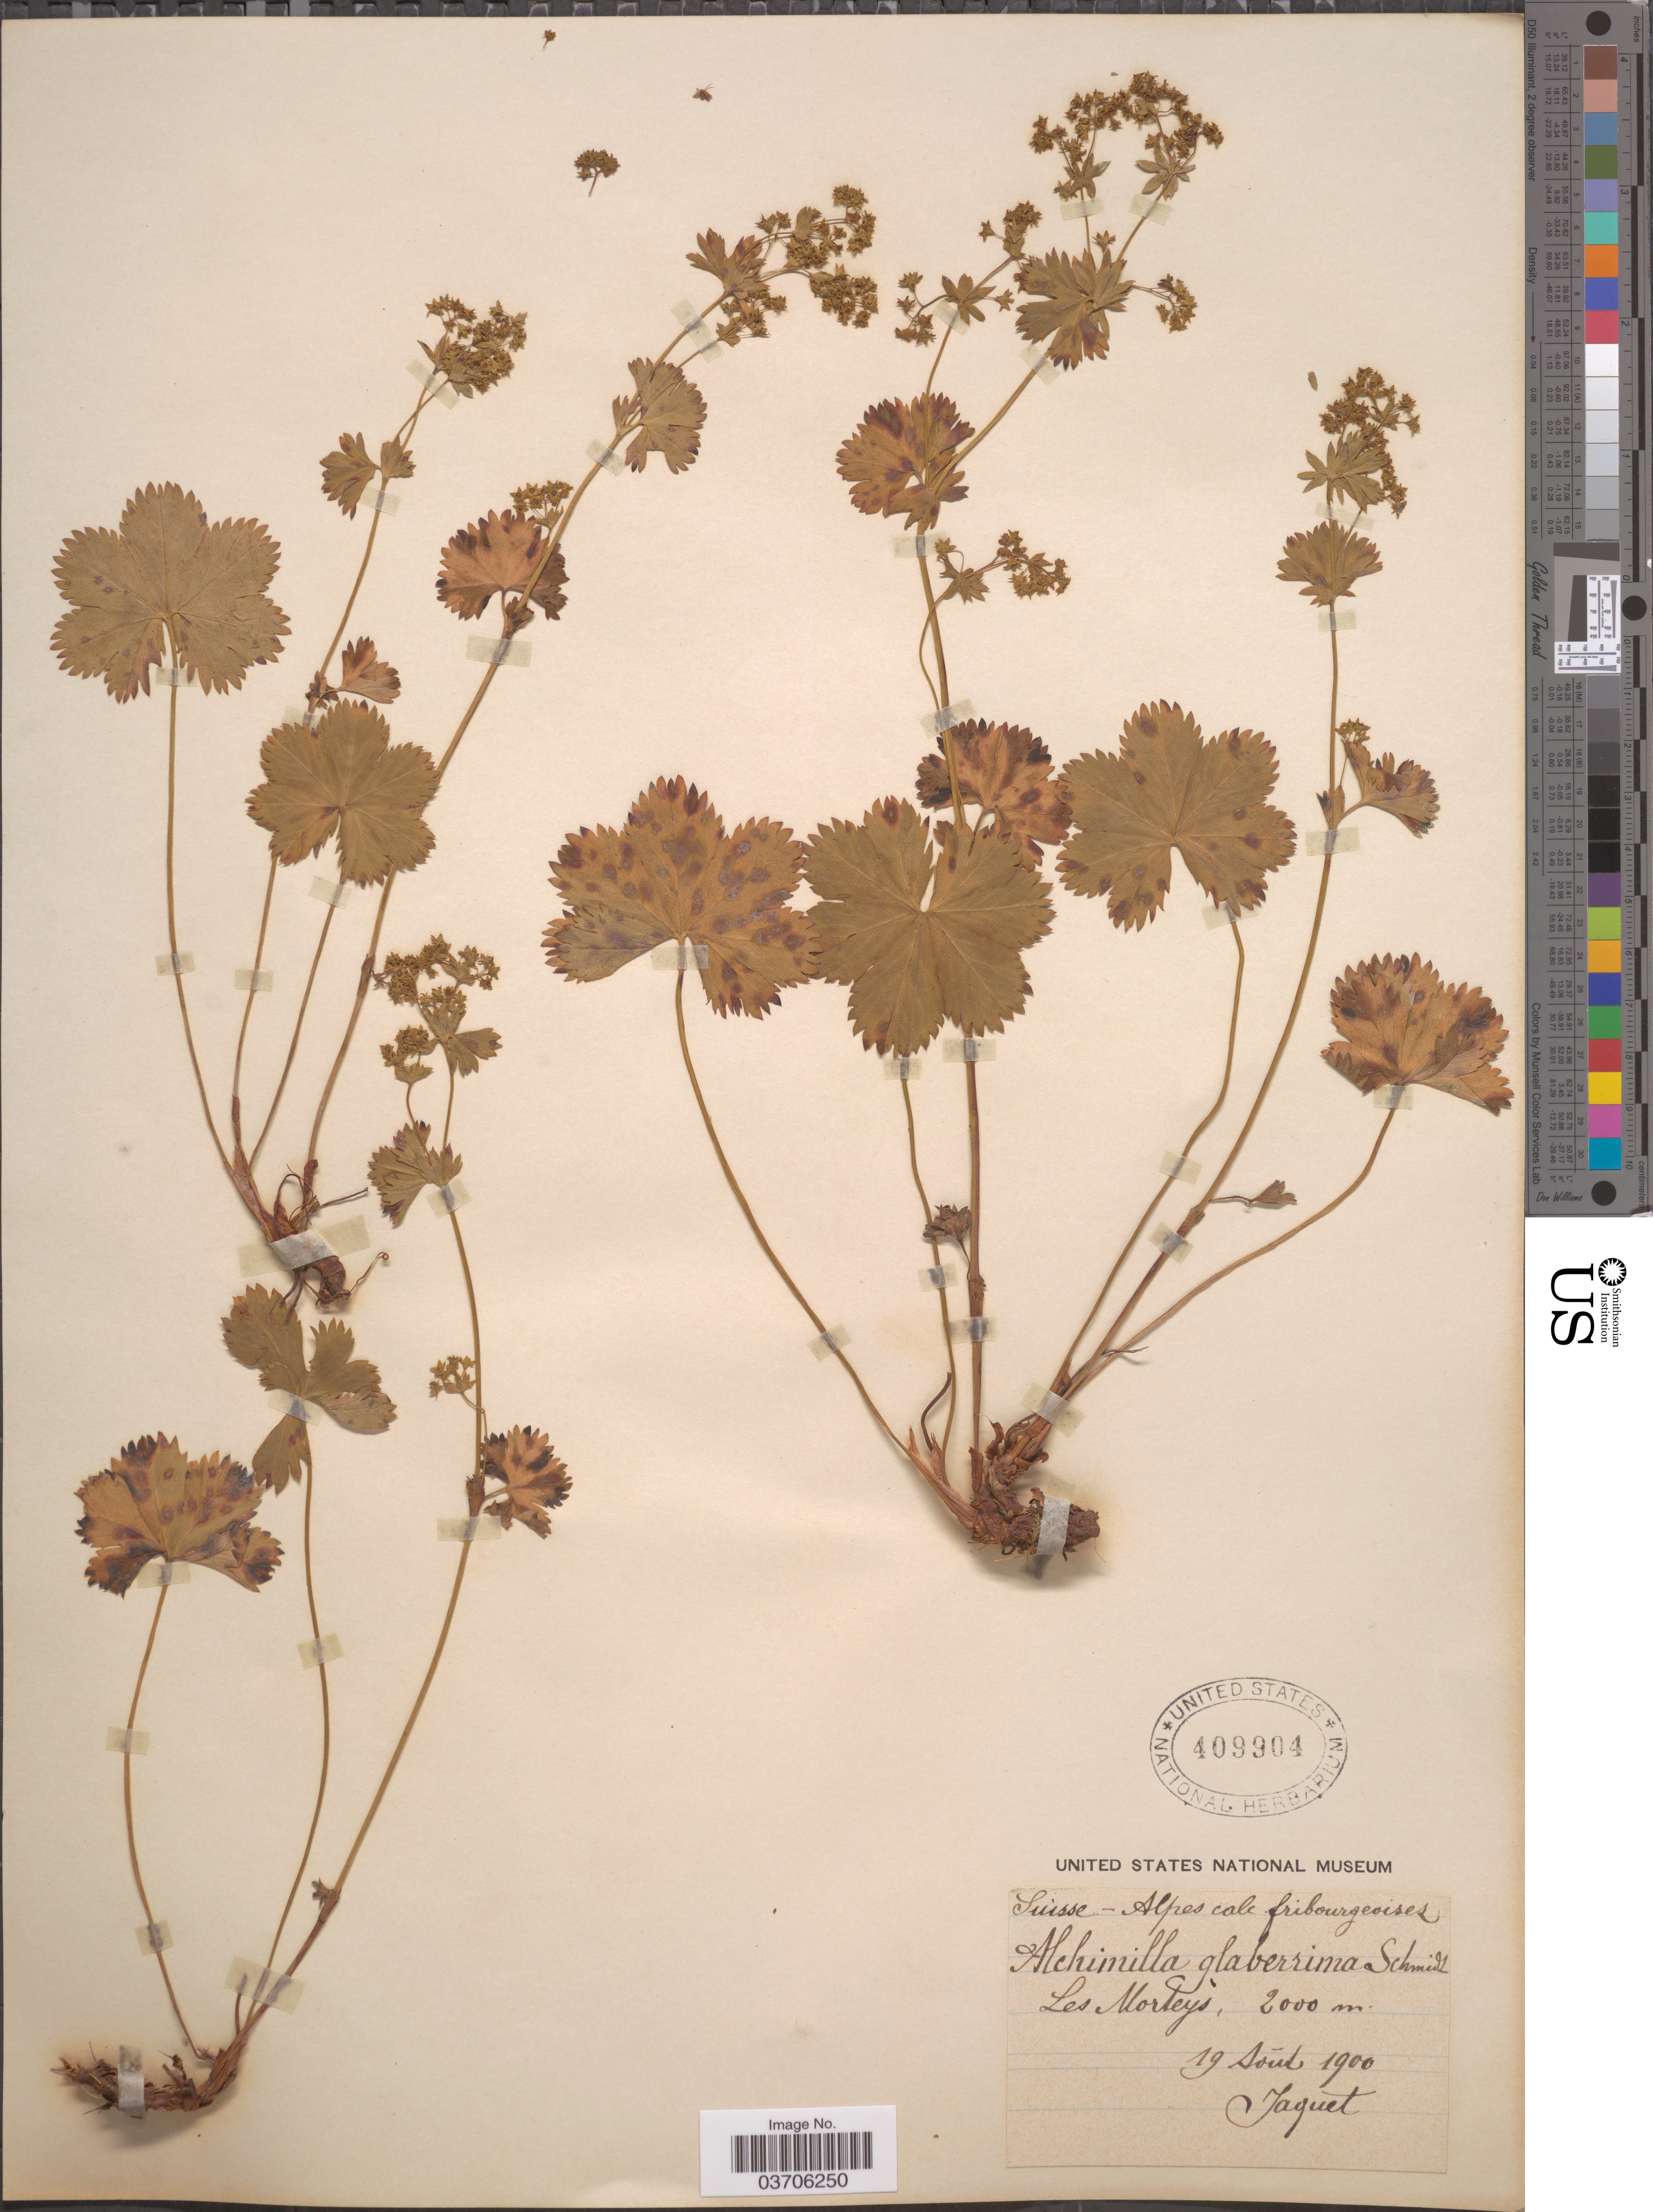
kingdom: Plantae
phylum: Tracheophyta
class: Magnoliopsida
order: Rosales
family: Rosaceae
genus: Alchemilla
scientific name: Alchemilla glaberrima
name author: F.W. Schmidt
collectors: -. Jaquet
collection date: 1900-08-19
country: Switzerland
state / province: Fribourg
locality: Suisse. Alpes calc. fribourgeoises. Les Morteys.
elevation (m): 2000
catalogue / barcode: US 409904